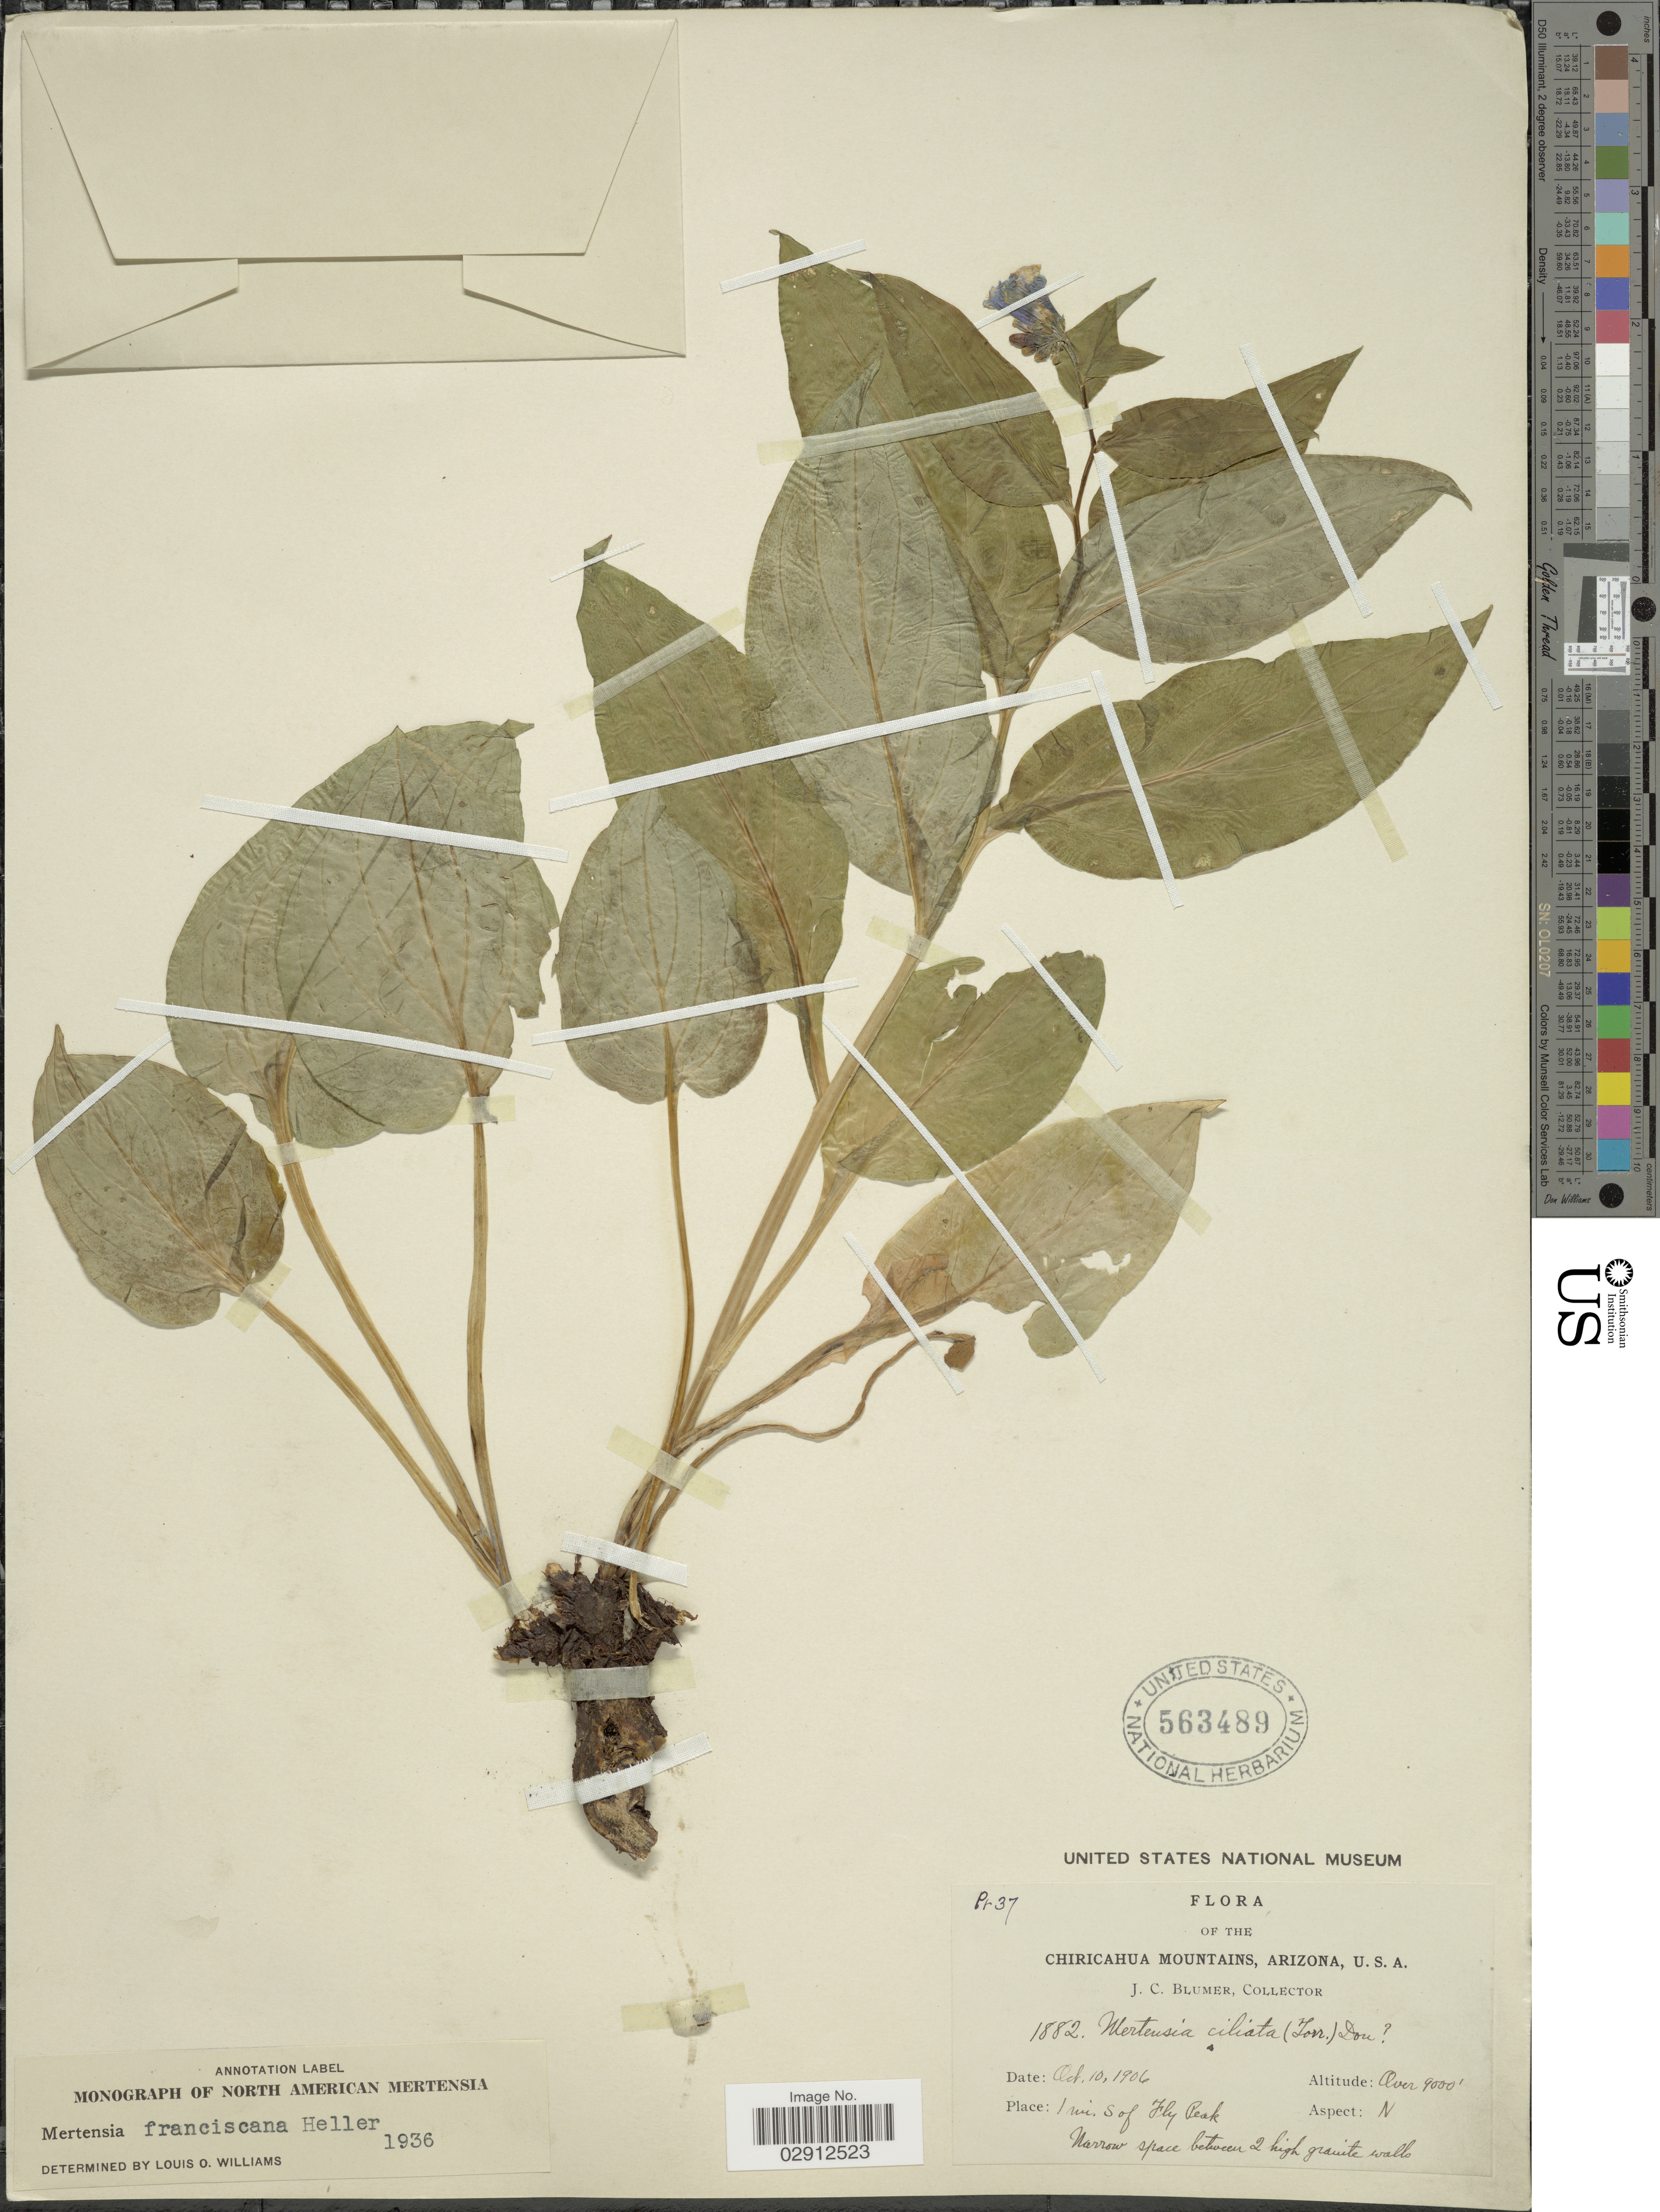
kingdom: Plantae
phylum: Tracheophyta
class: Magnoliopsida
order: Boraginales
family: Boraginaceae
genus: Mertensia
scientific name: Mertensia franciscana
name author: A. Heller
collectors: J. C. Blumer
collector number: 1882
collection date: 1906-10-10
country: United States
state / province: Arizona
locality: Chiricahua Mountains, 1 mi. S of Fly Peak, Aspect: N.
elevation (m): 2743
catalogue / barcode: US 563489